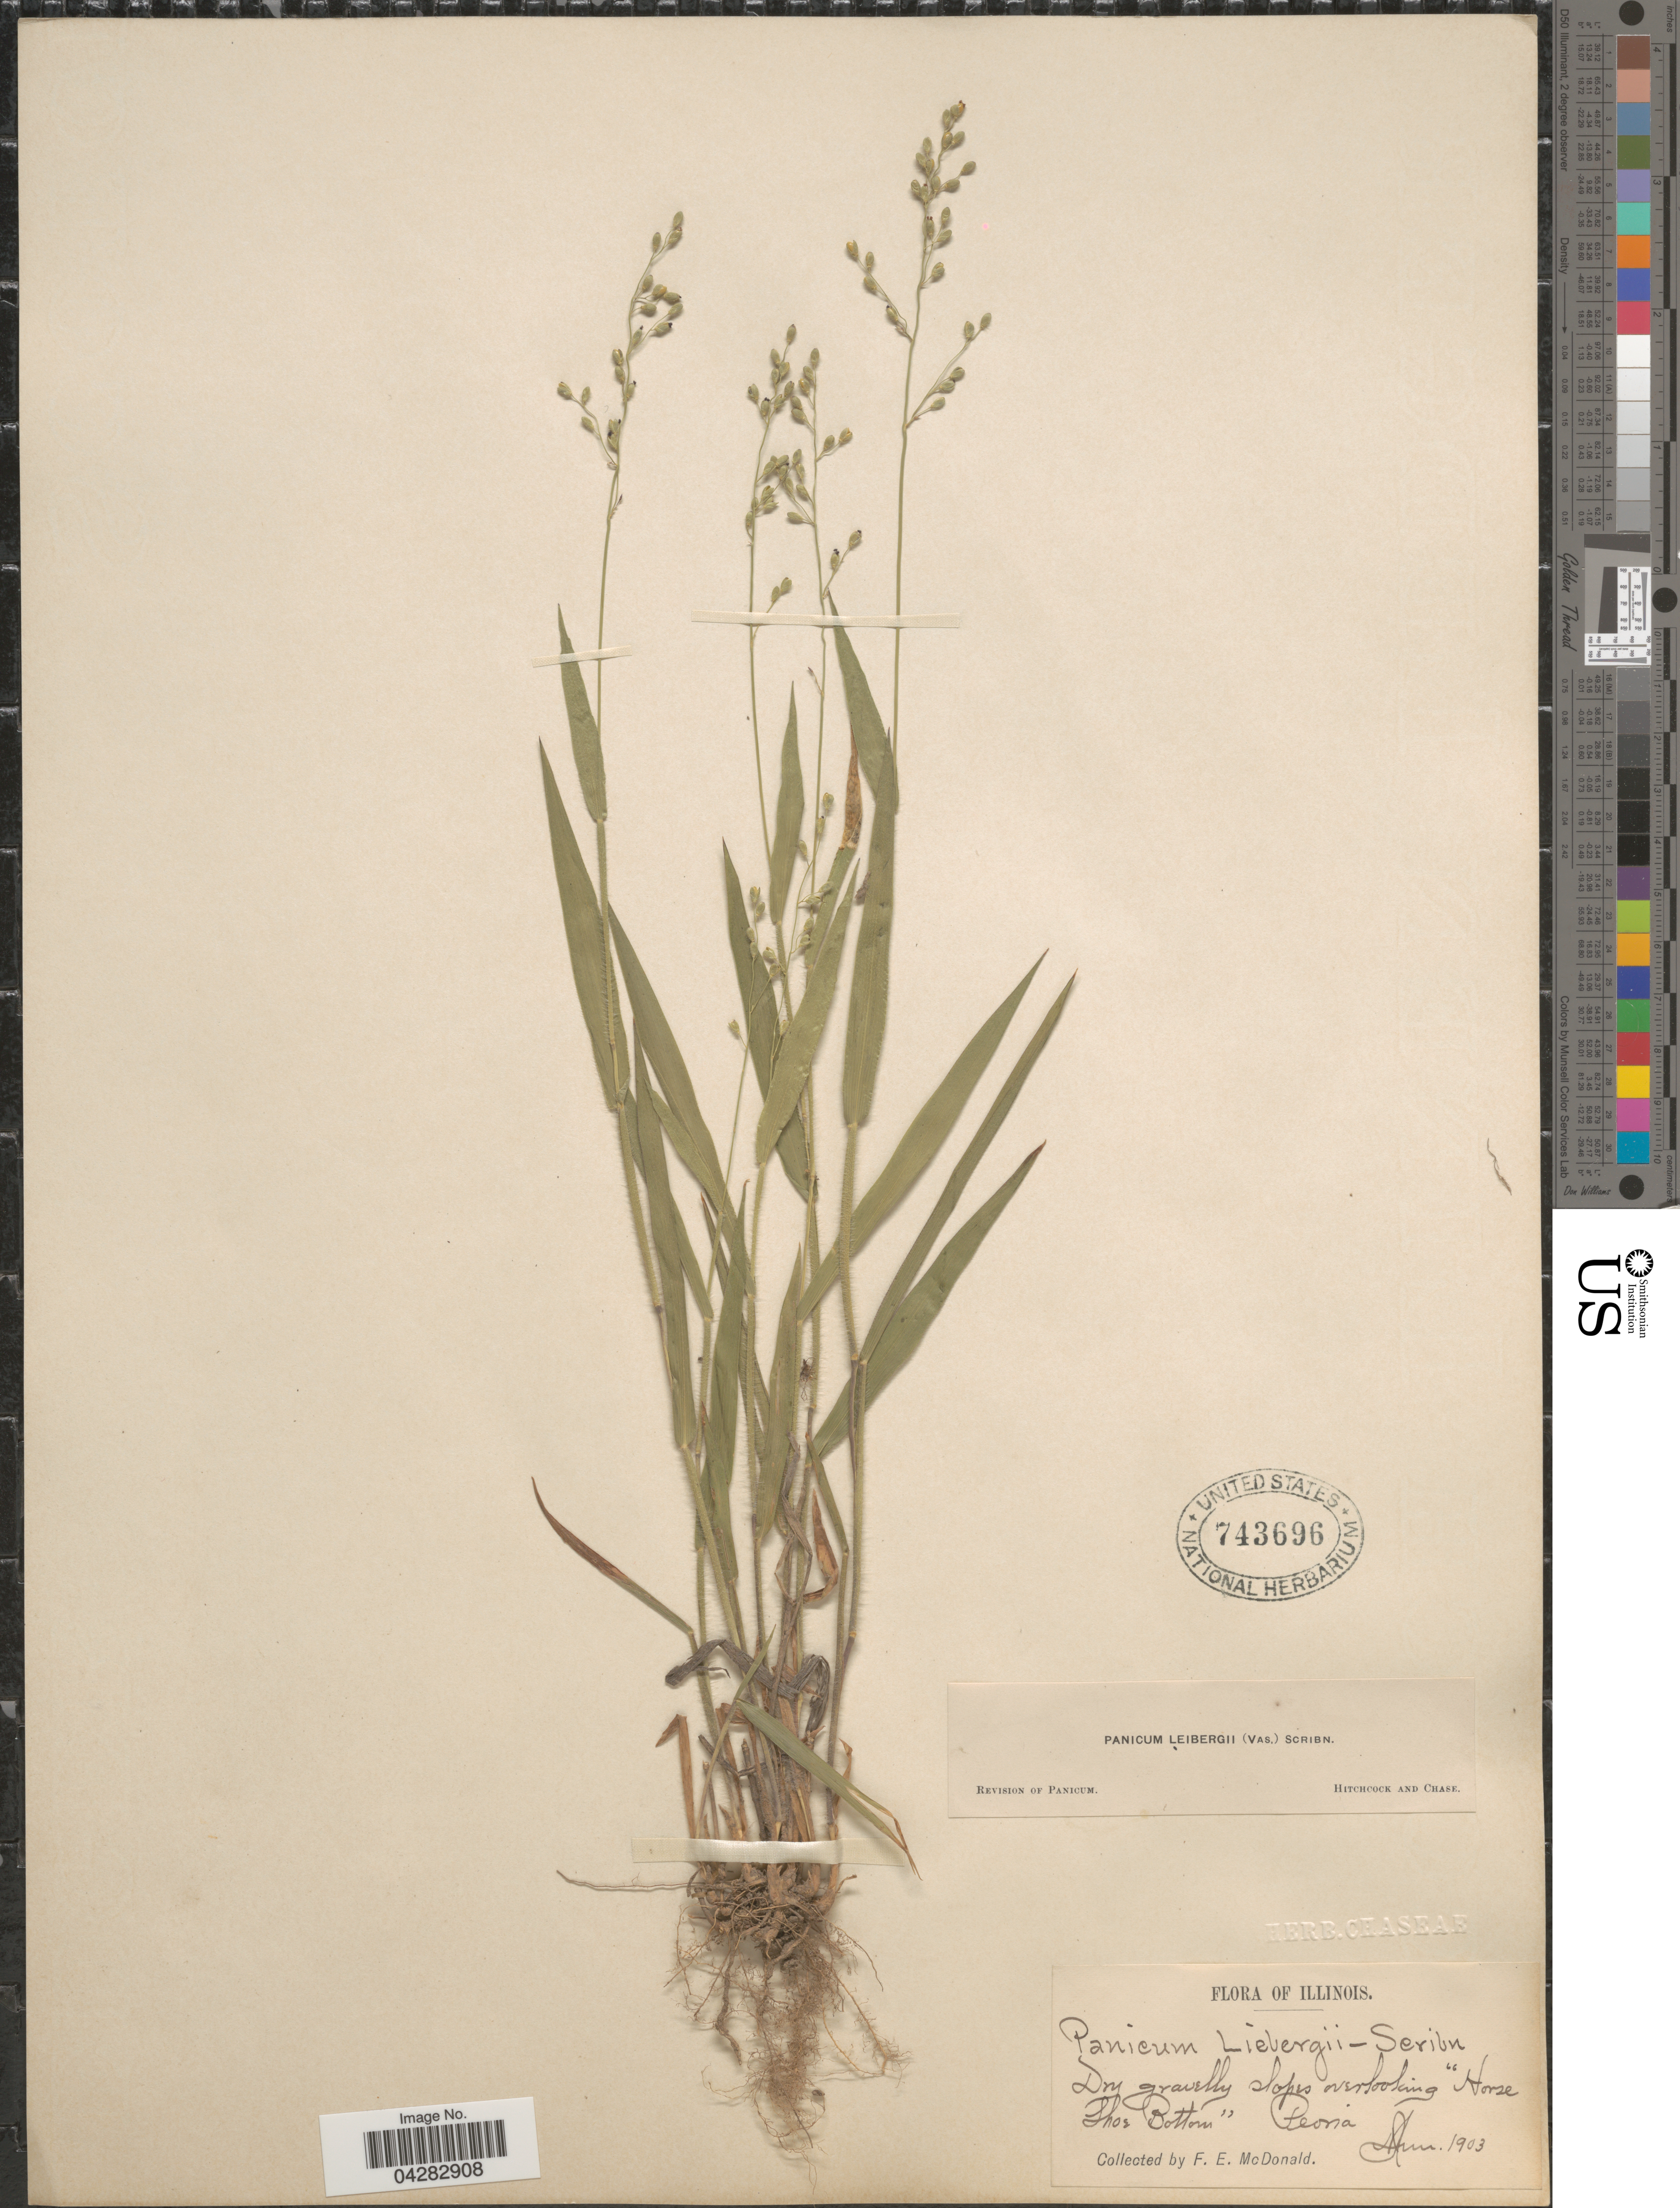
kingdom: Plantae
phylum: Tracheophyta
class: Liliopsida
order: Poales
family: Poaceae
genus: Dichanthelium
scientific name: Dichanthelium leibergii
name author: (Vasey) Gould & C.A. Clark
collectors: F. E. McDonald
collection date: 1903-06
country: United States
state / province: Illinois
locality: Dry gravelly slopes overlooking "Horse Shoe Bottom" Peoria.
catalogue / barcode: US 743696